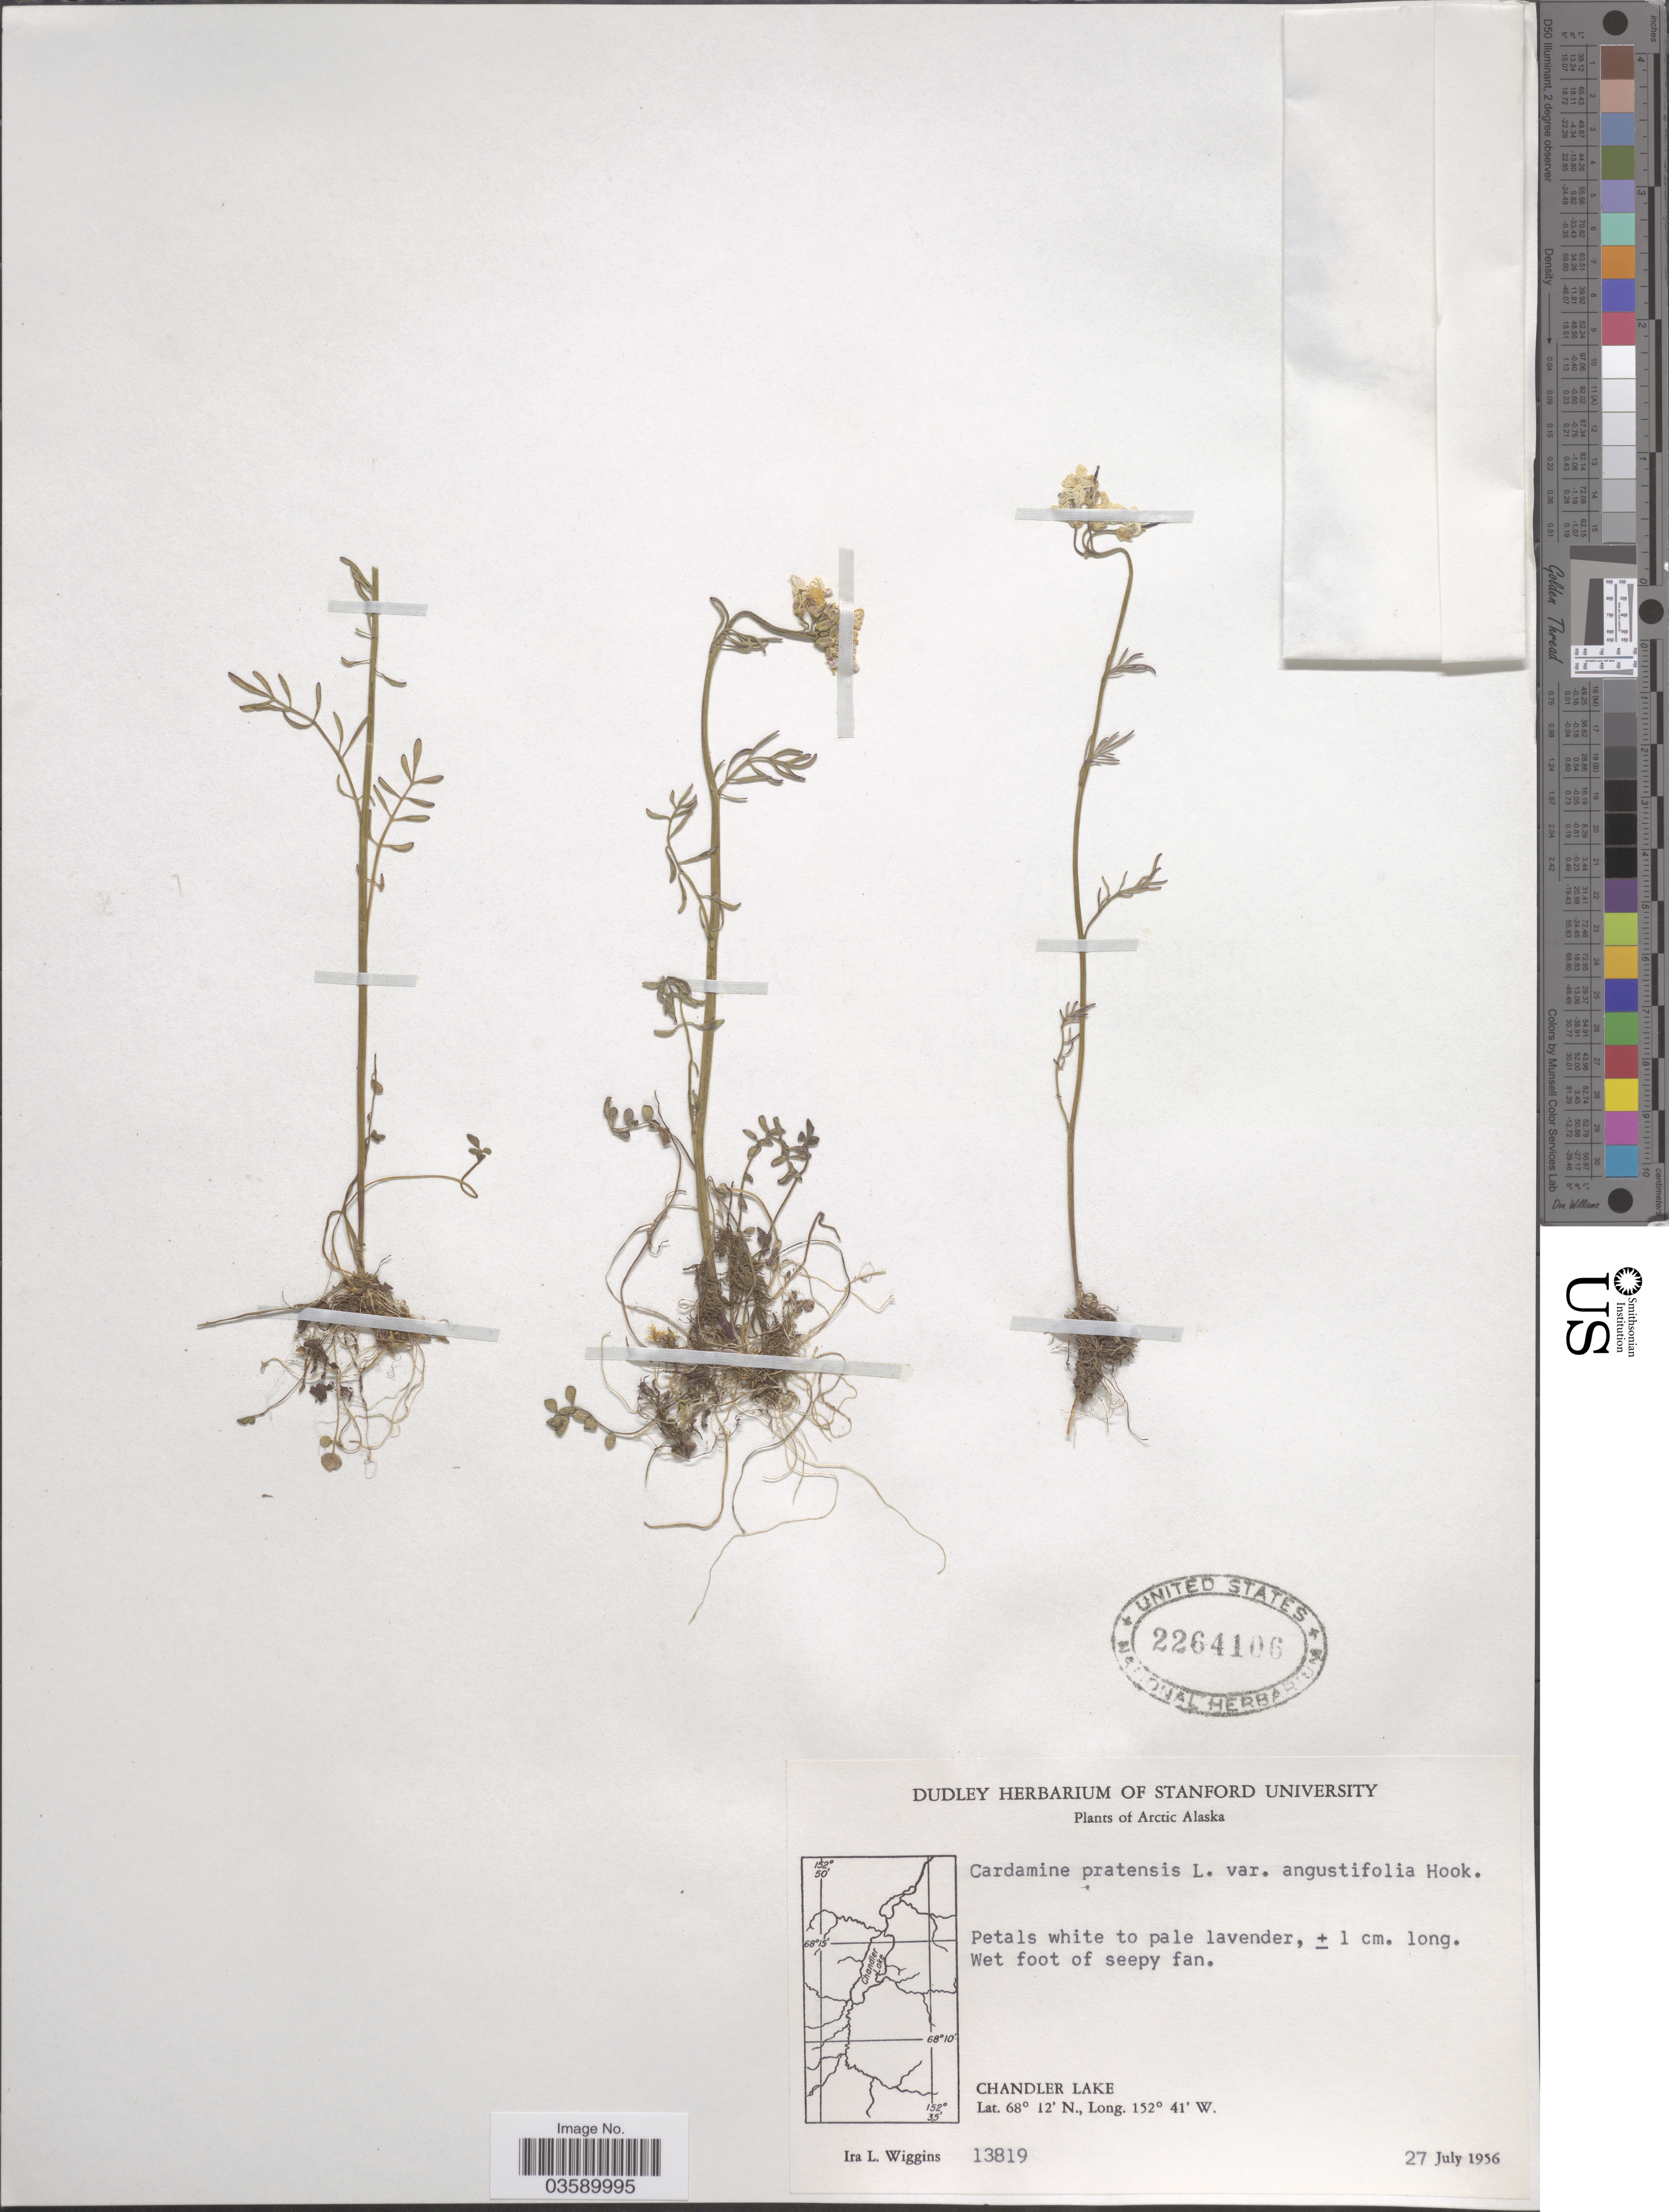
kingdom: Plantae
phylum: Tracheophyta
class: Magnoliopsida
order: Brassicales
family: Brassicaceae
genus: Cardamine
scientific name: Cardamine pratensis subsp. angustifolia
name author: (Hook.) O.E. Schulz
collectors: I. L. Wiggins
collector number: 13819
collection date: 1956-07-27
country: United States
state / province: Alaska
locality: Arctic Alaska. Chandler Lake.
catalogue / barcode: US 2264106